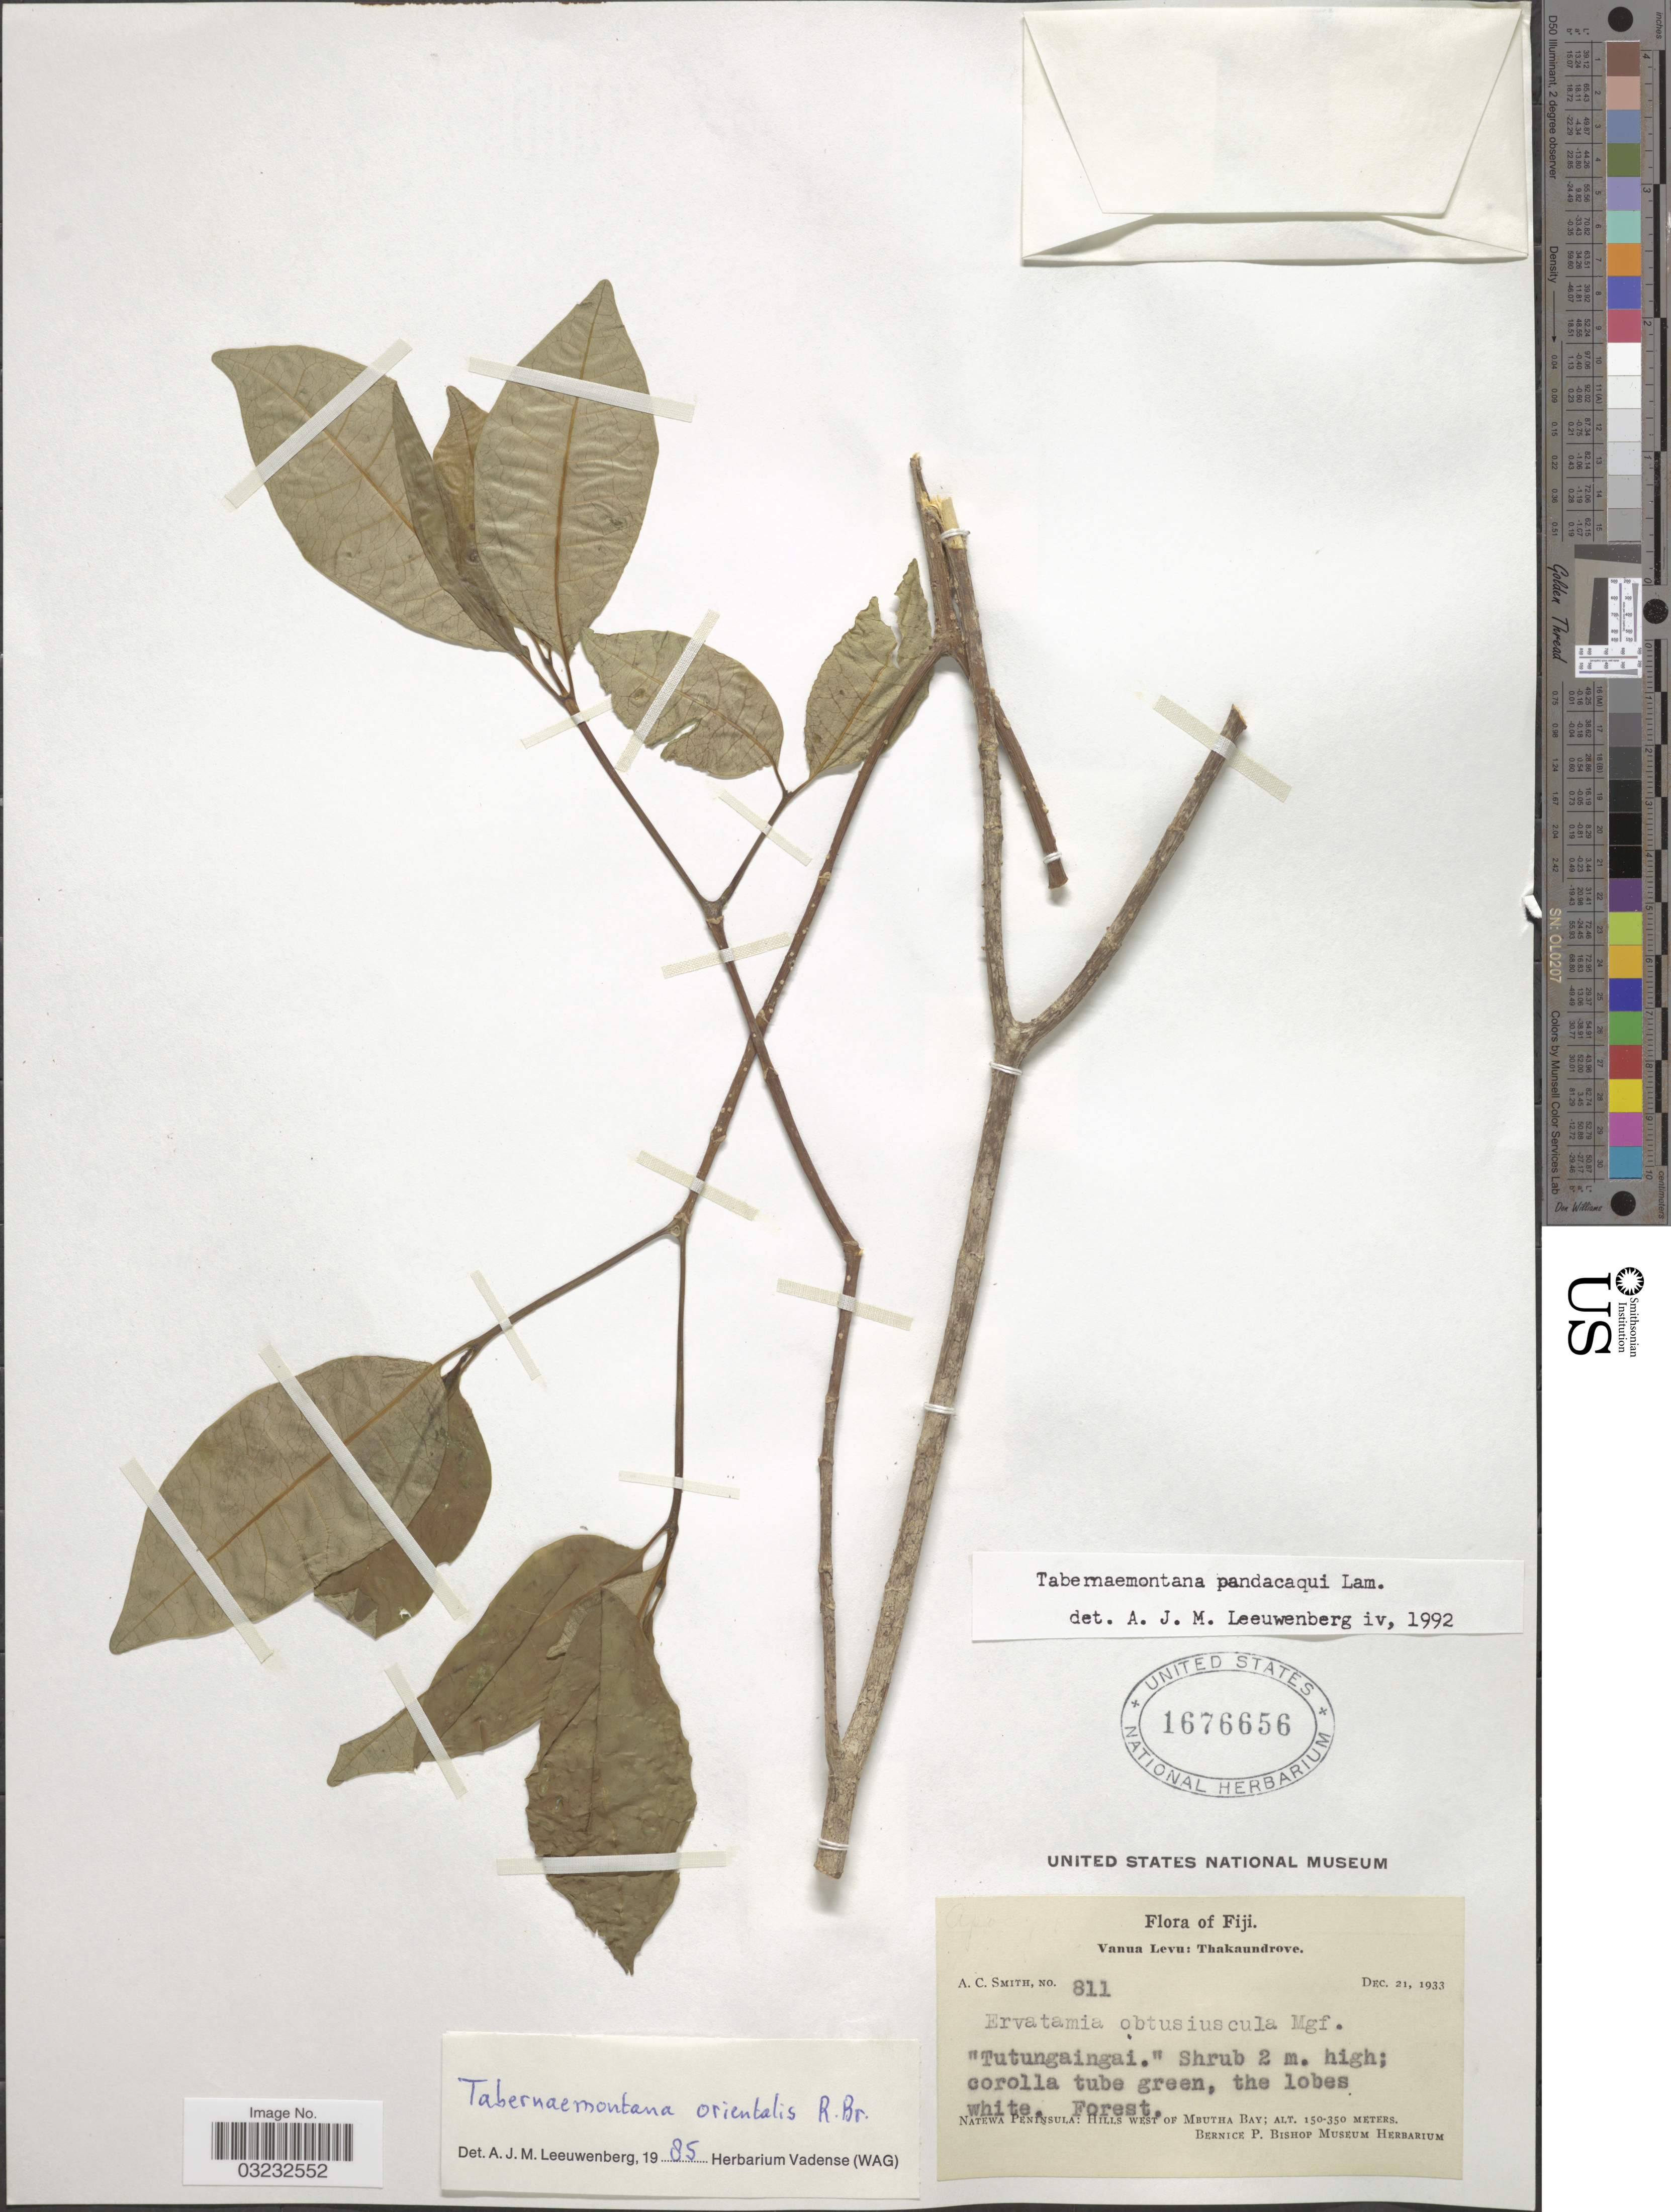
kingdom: Plantae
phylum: Tracheophyta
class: Magnoliopsida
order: Gentianales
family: Apocynaceae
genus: Tabernaemontana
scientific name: Tabernaemontana pandacaqui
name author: Poir.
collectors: A. C. Smith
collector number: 811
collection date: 1933-12-21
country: Fiji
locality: Vanua Levu: Thakaundrove. Natewa Peninsula: Hills west of Mbutha Bay.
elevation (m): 150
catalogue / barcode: US 1676656